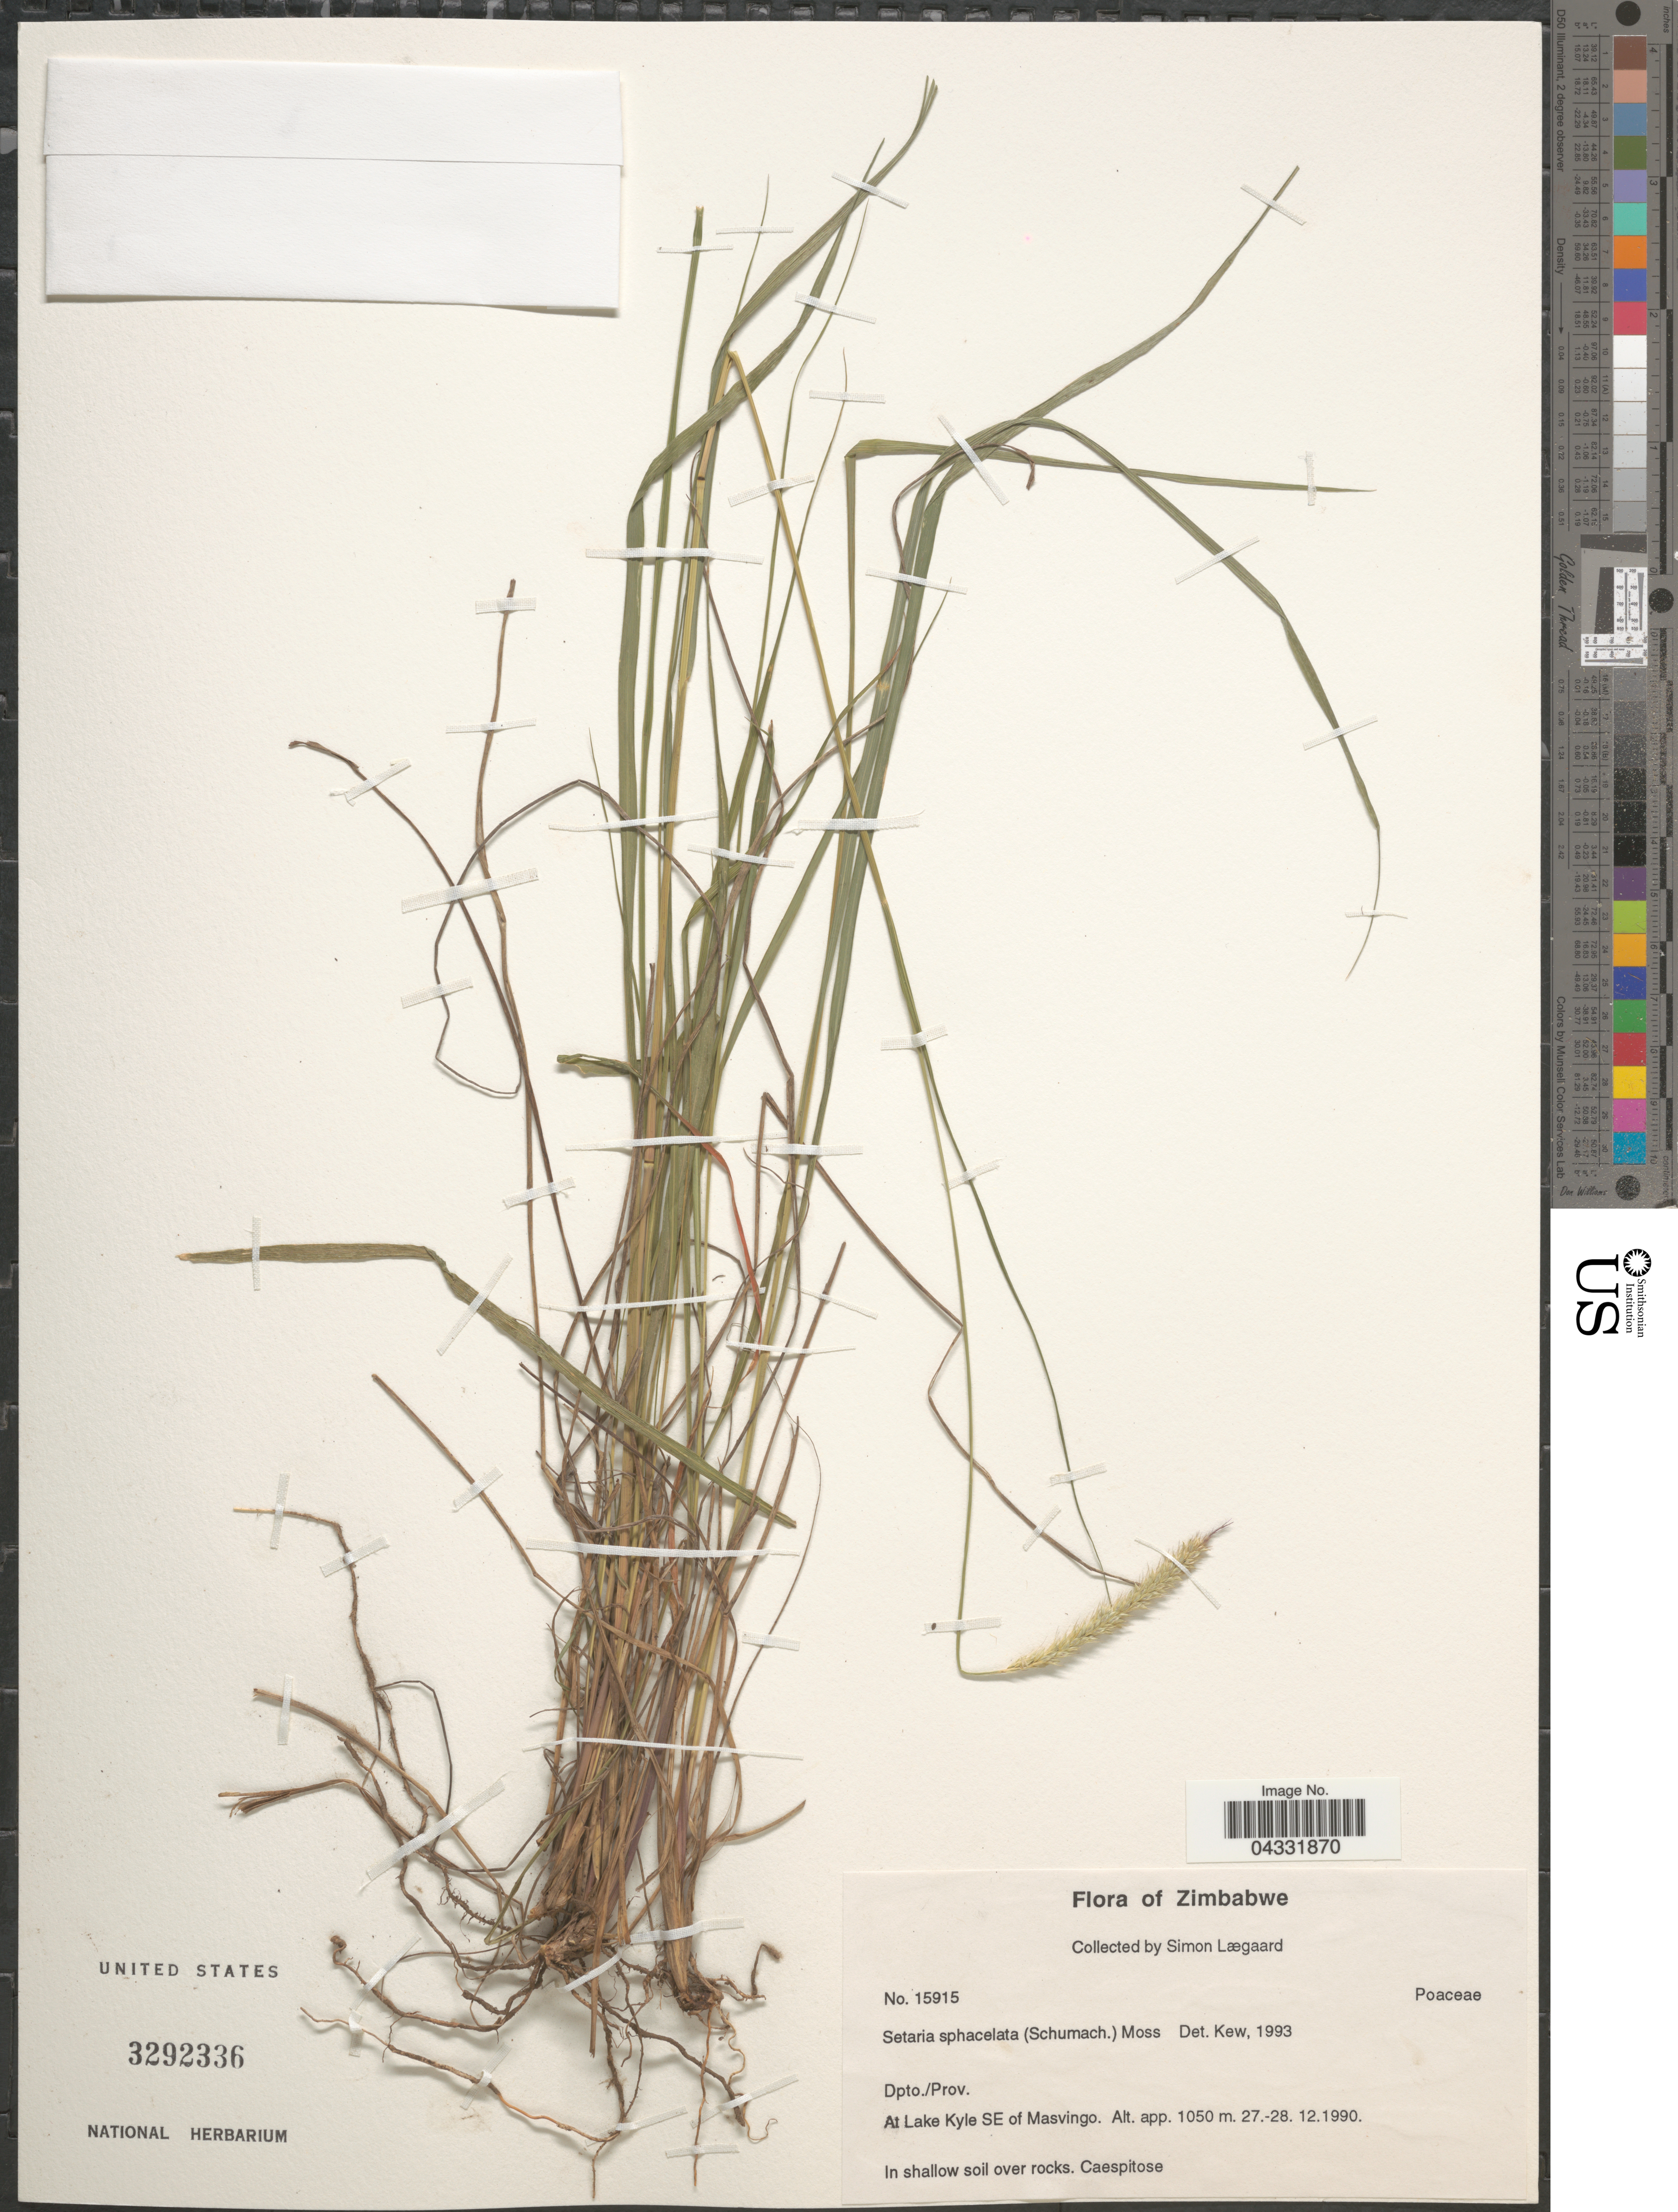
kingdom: Plantae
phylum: Tracheophyta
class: Liliopsida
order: Poales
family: Poaceae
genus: Setaria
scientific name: Setaria sphacelata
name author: (Schumach.) Stapf & Hubb. ex Moss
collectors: S. Lægaard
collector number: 15915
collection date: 1990-12-27/1990-12-28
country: Zimbabwe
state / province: Masvingo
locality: At Lake Kyle SE of Masvingo.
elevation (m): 1050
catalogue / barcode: US 3292336